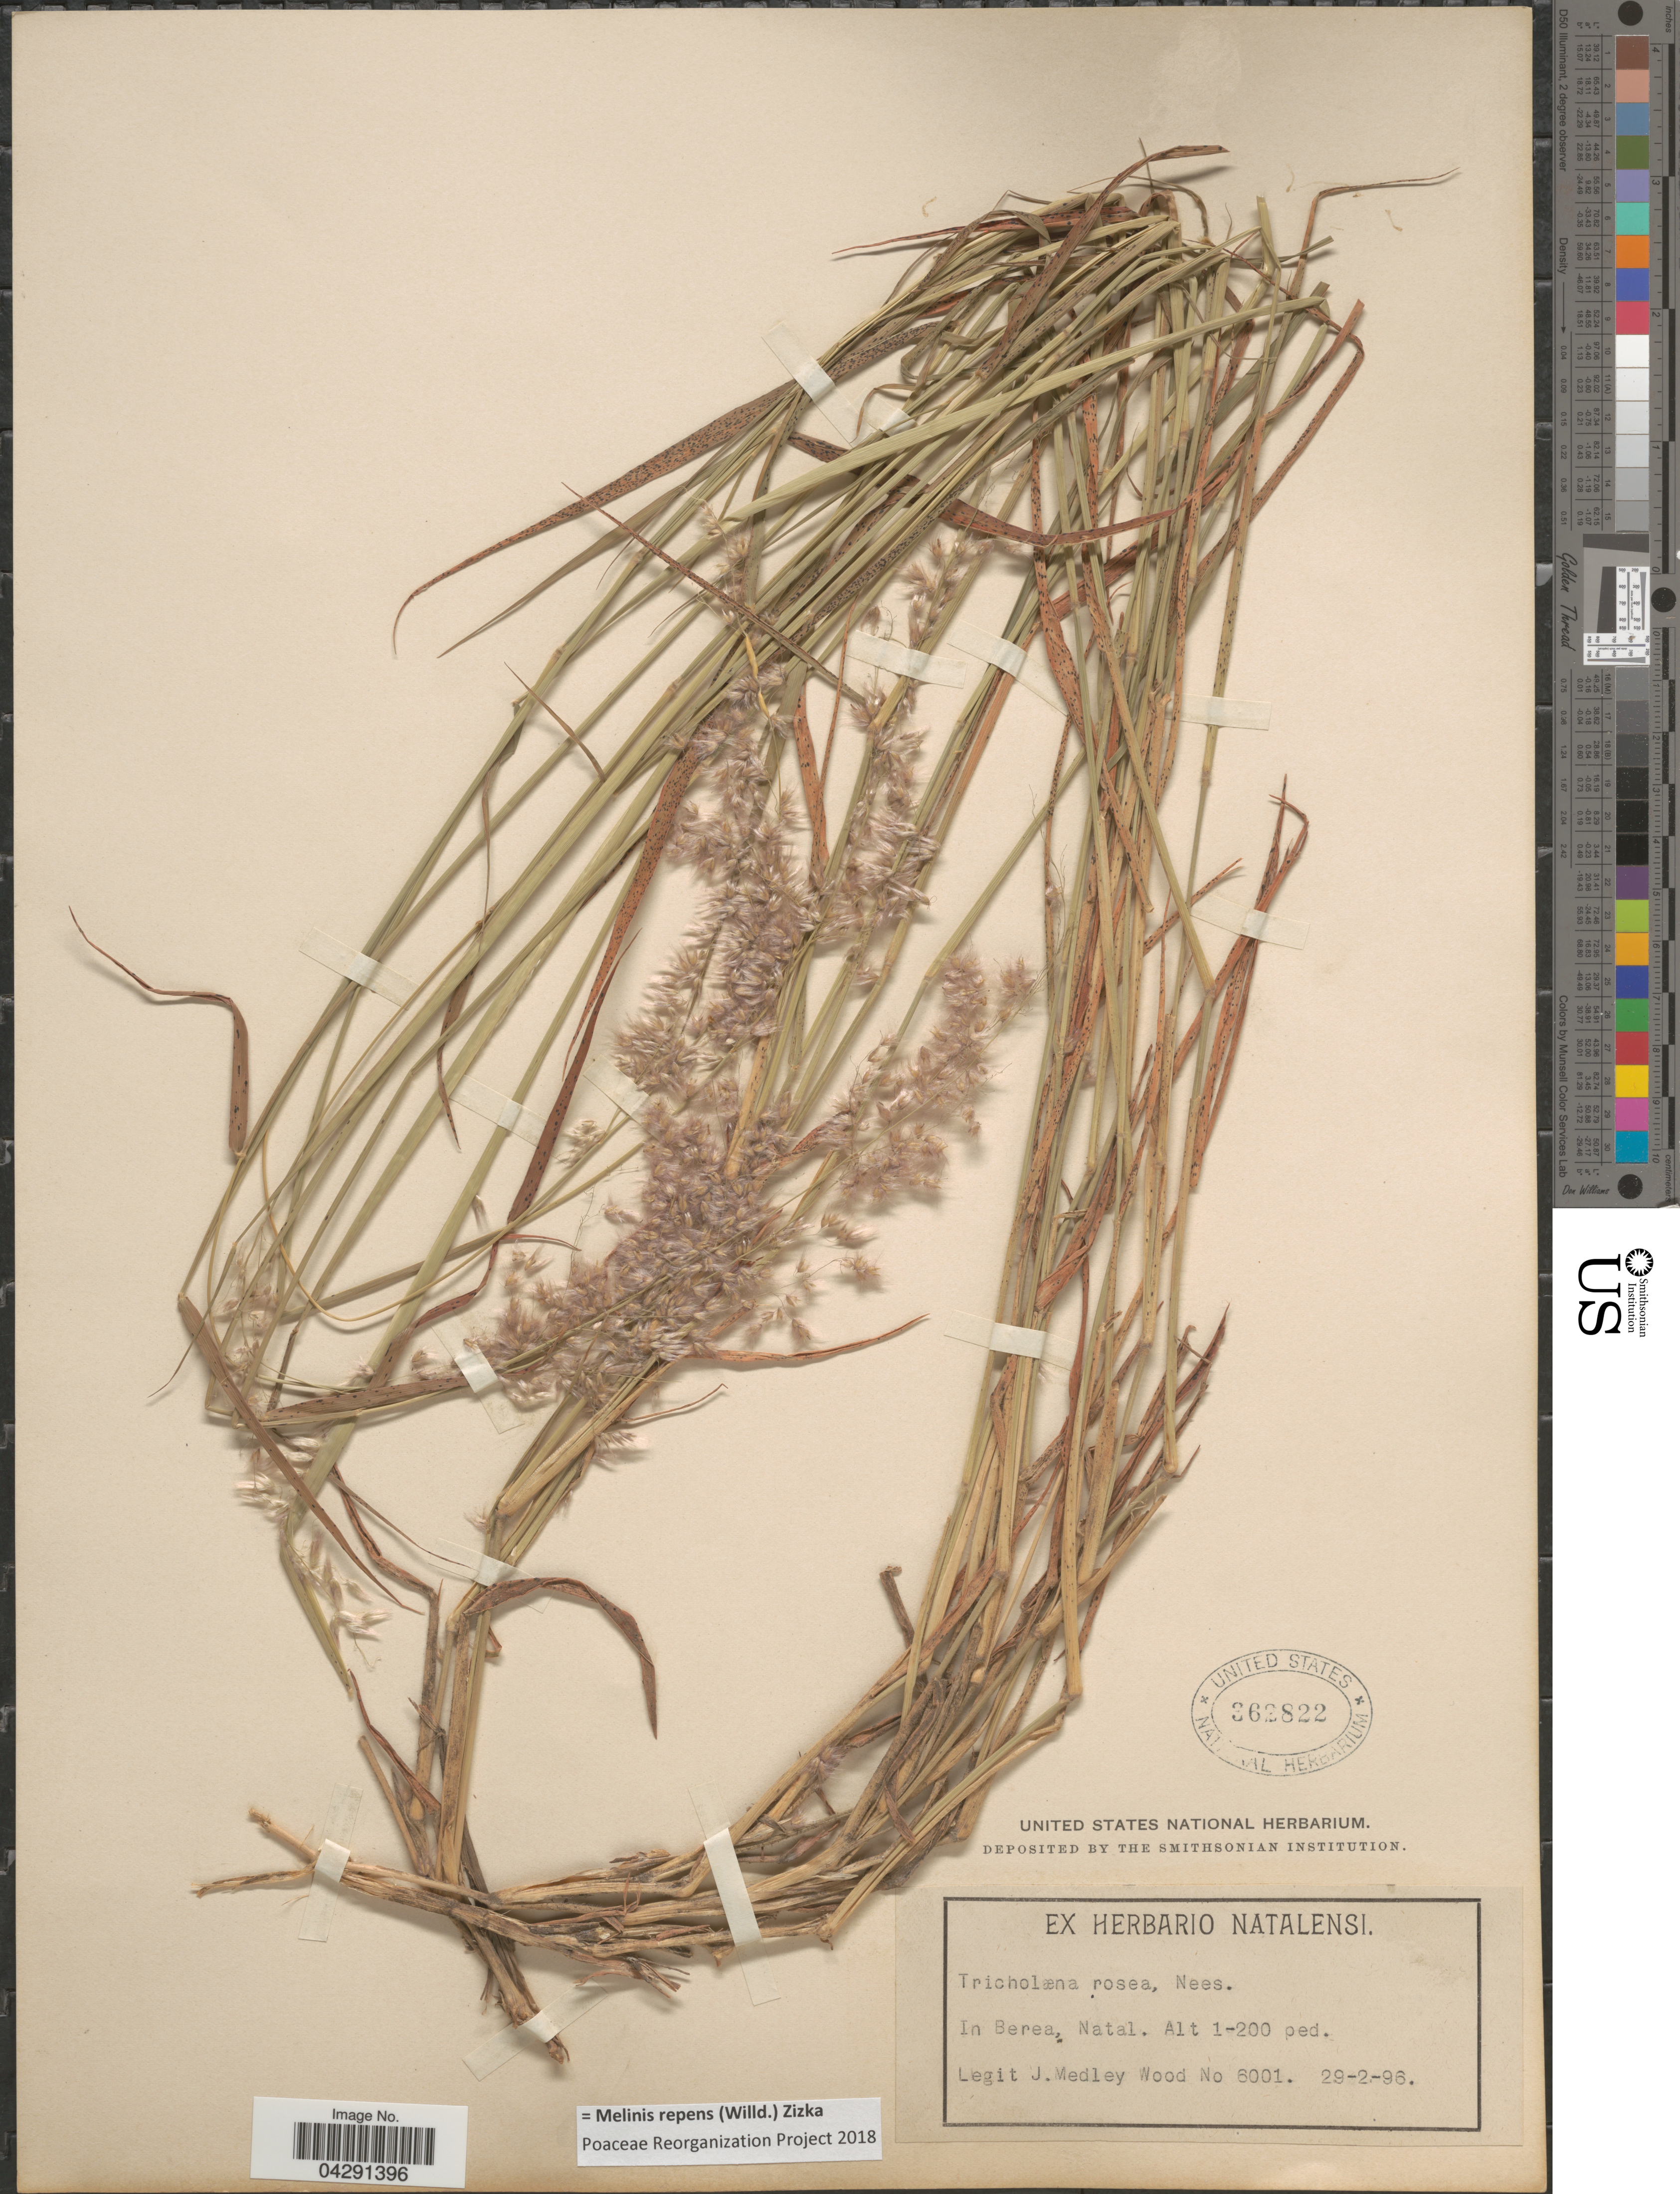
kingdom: Plantae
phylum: Tracheophyta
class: Liliopsida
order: Poales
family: Poaceae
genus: Melinis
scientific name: Melinis repens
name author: (Willd.) Zizka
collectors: J. Medley Wood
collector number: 6001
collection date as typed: Transcribed d/m/y: 29/2/96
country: South Africa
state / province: KwaZulu-Natal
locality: In Berea, Natal.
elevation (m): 0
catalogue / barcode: US 362822